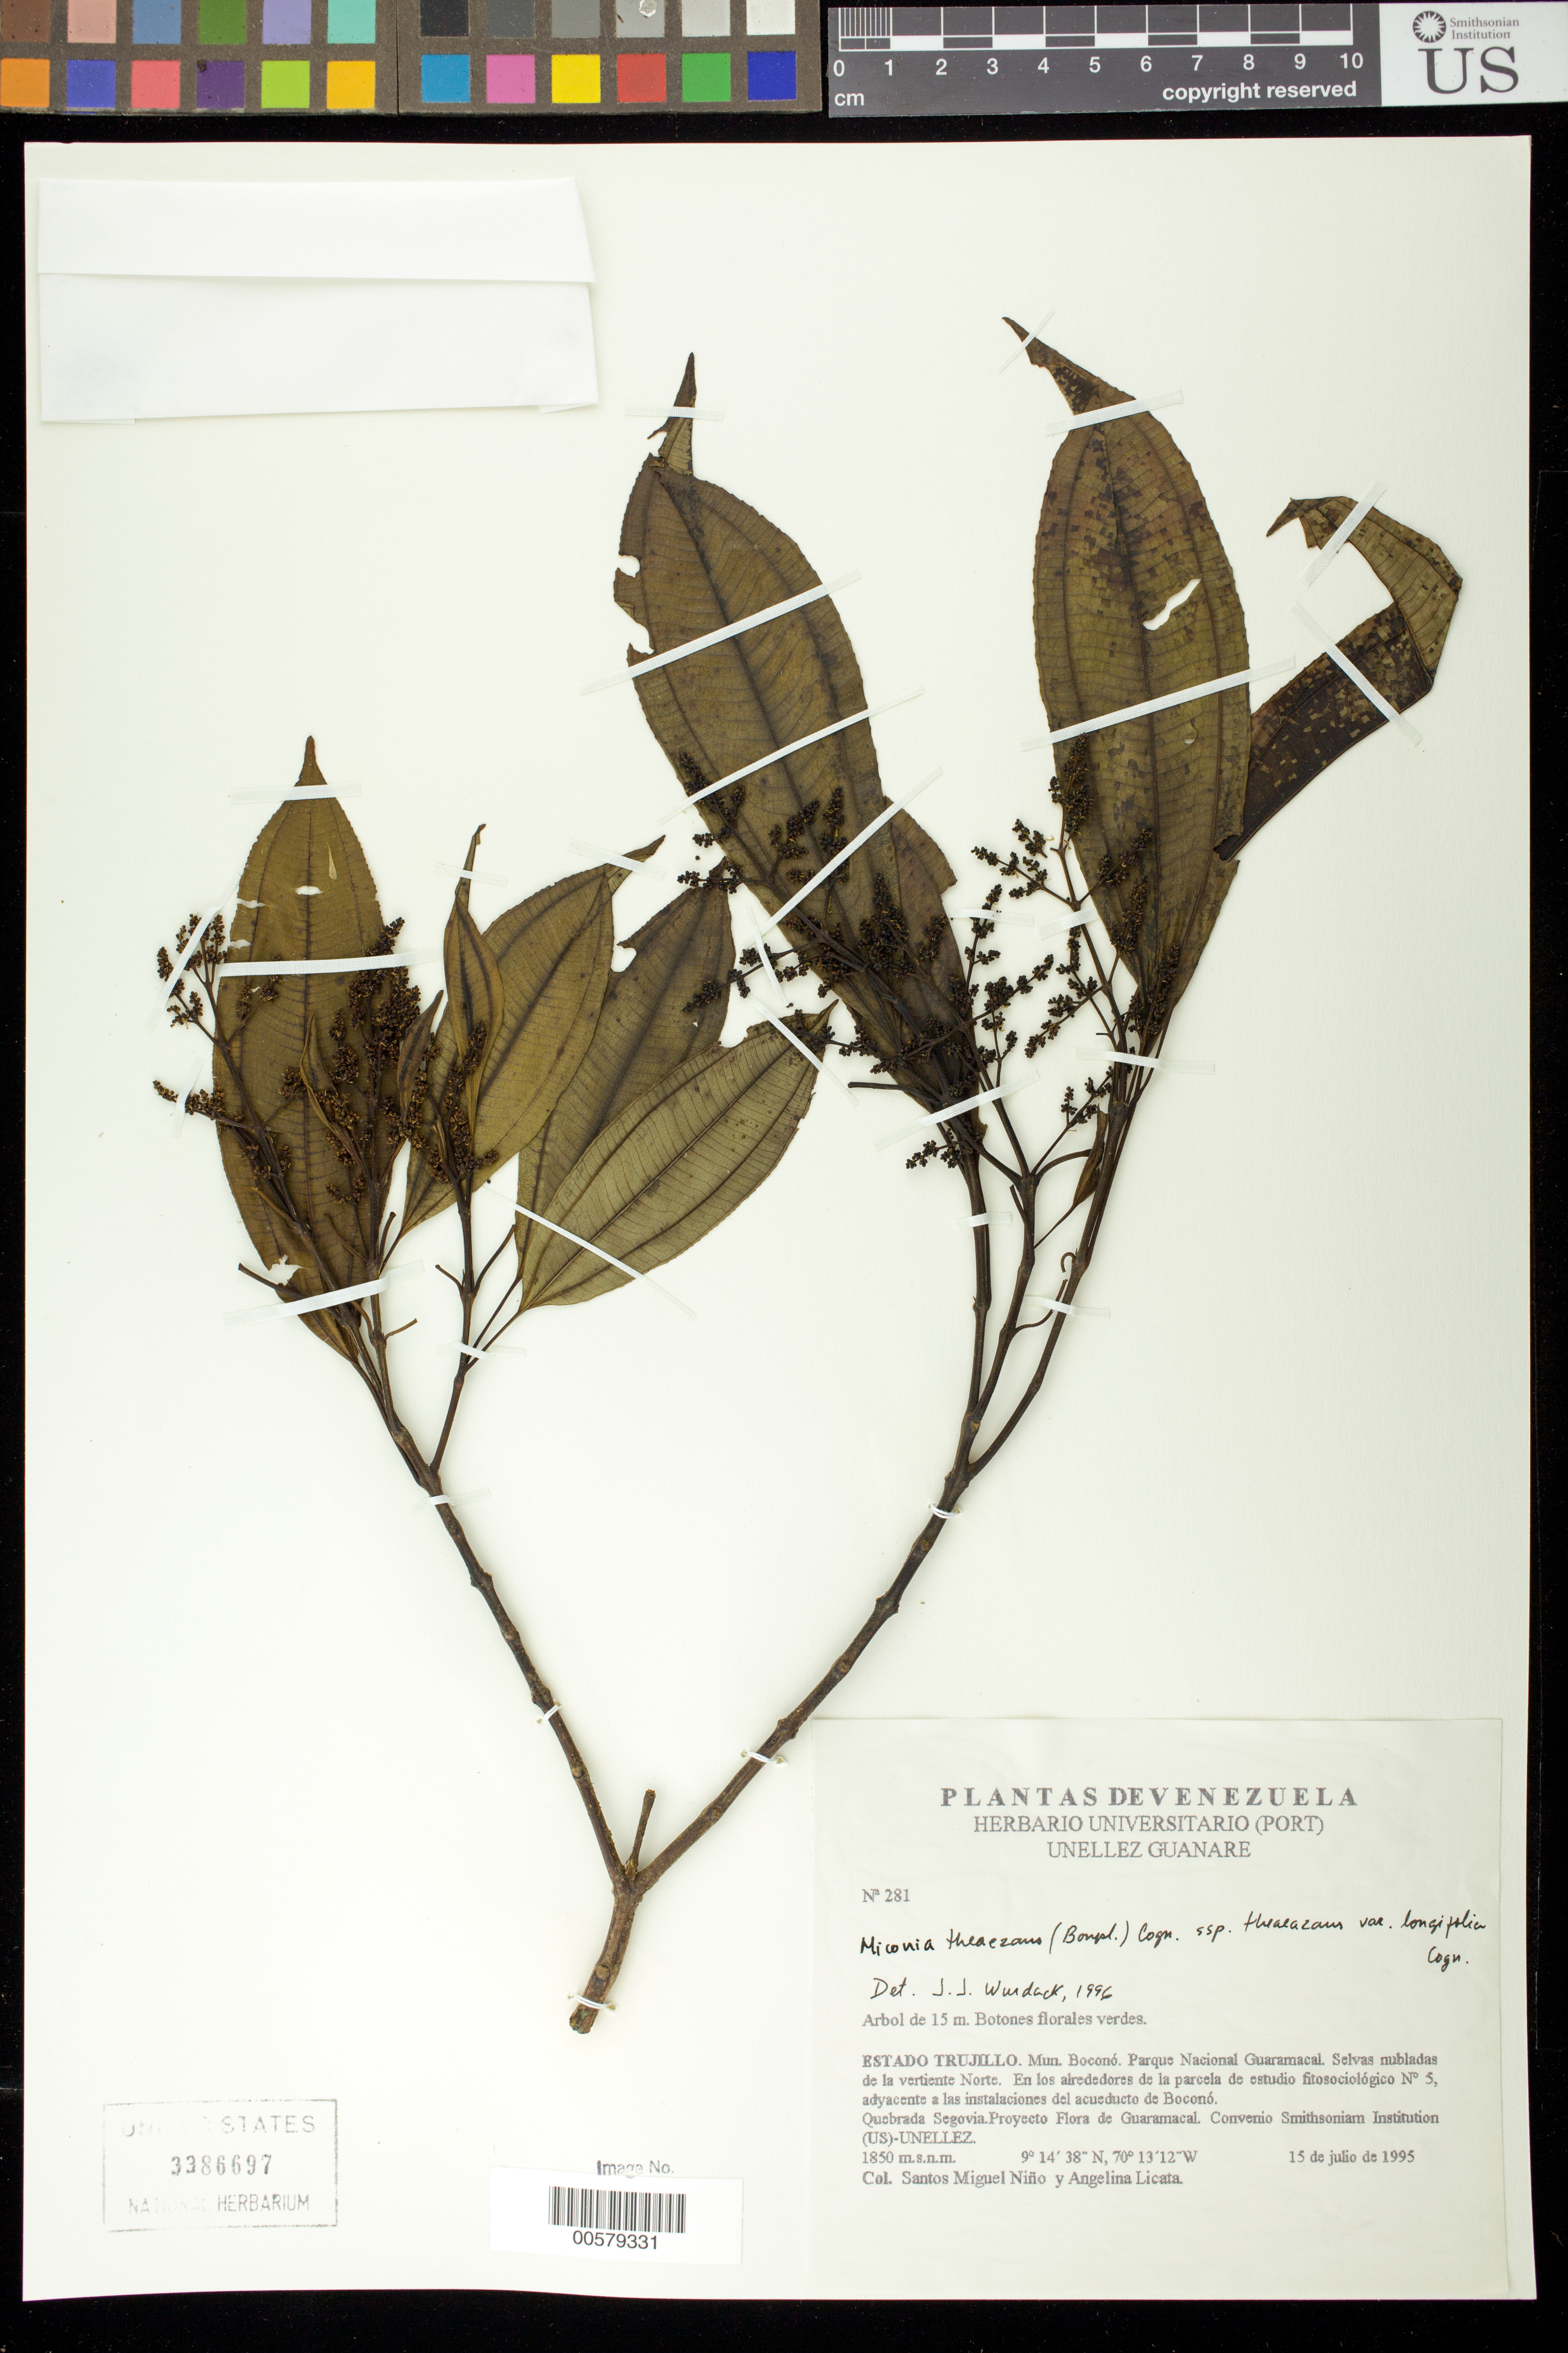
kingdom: Plantae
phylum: Tracheophyta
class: Magnoliopsida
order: Myrtales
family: Melastomataceae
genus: Miconia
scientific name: Miconia theaezans subsp. theaezans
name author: (Bonpl.) Cogn.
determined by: Wurdack, John J., (US), US (UNITED STATES)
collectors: S. M. Niño & A. Licata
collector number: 281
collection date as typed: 15 Jul 1995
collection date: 1995-07-15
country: Venezuela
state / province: Trujillo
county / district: Boconó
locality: Parque Nacional Guaramacal, vertiente N, adyacente a las instalaciones del acueducto de Boconó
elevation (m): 1850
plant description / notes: PORT, US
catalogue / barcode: US 3386697